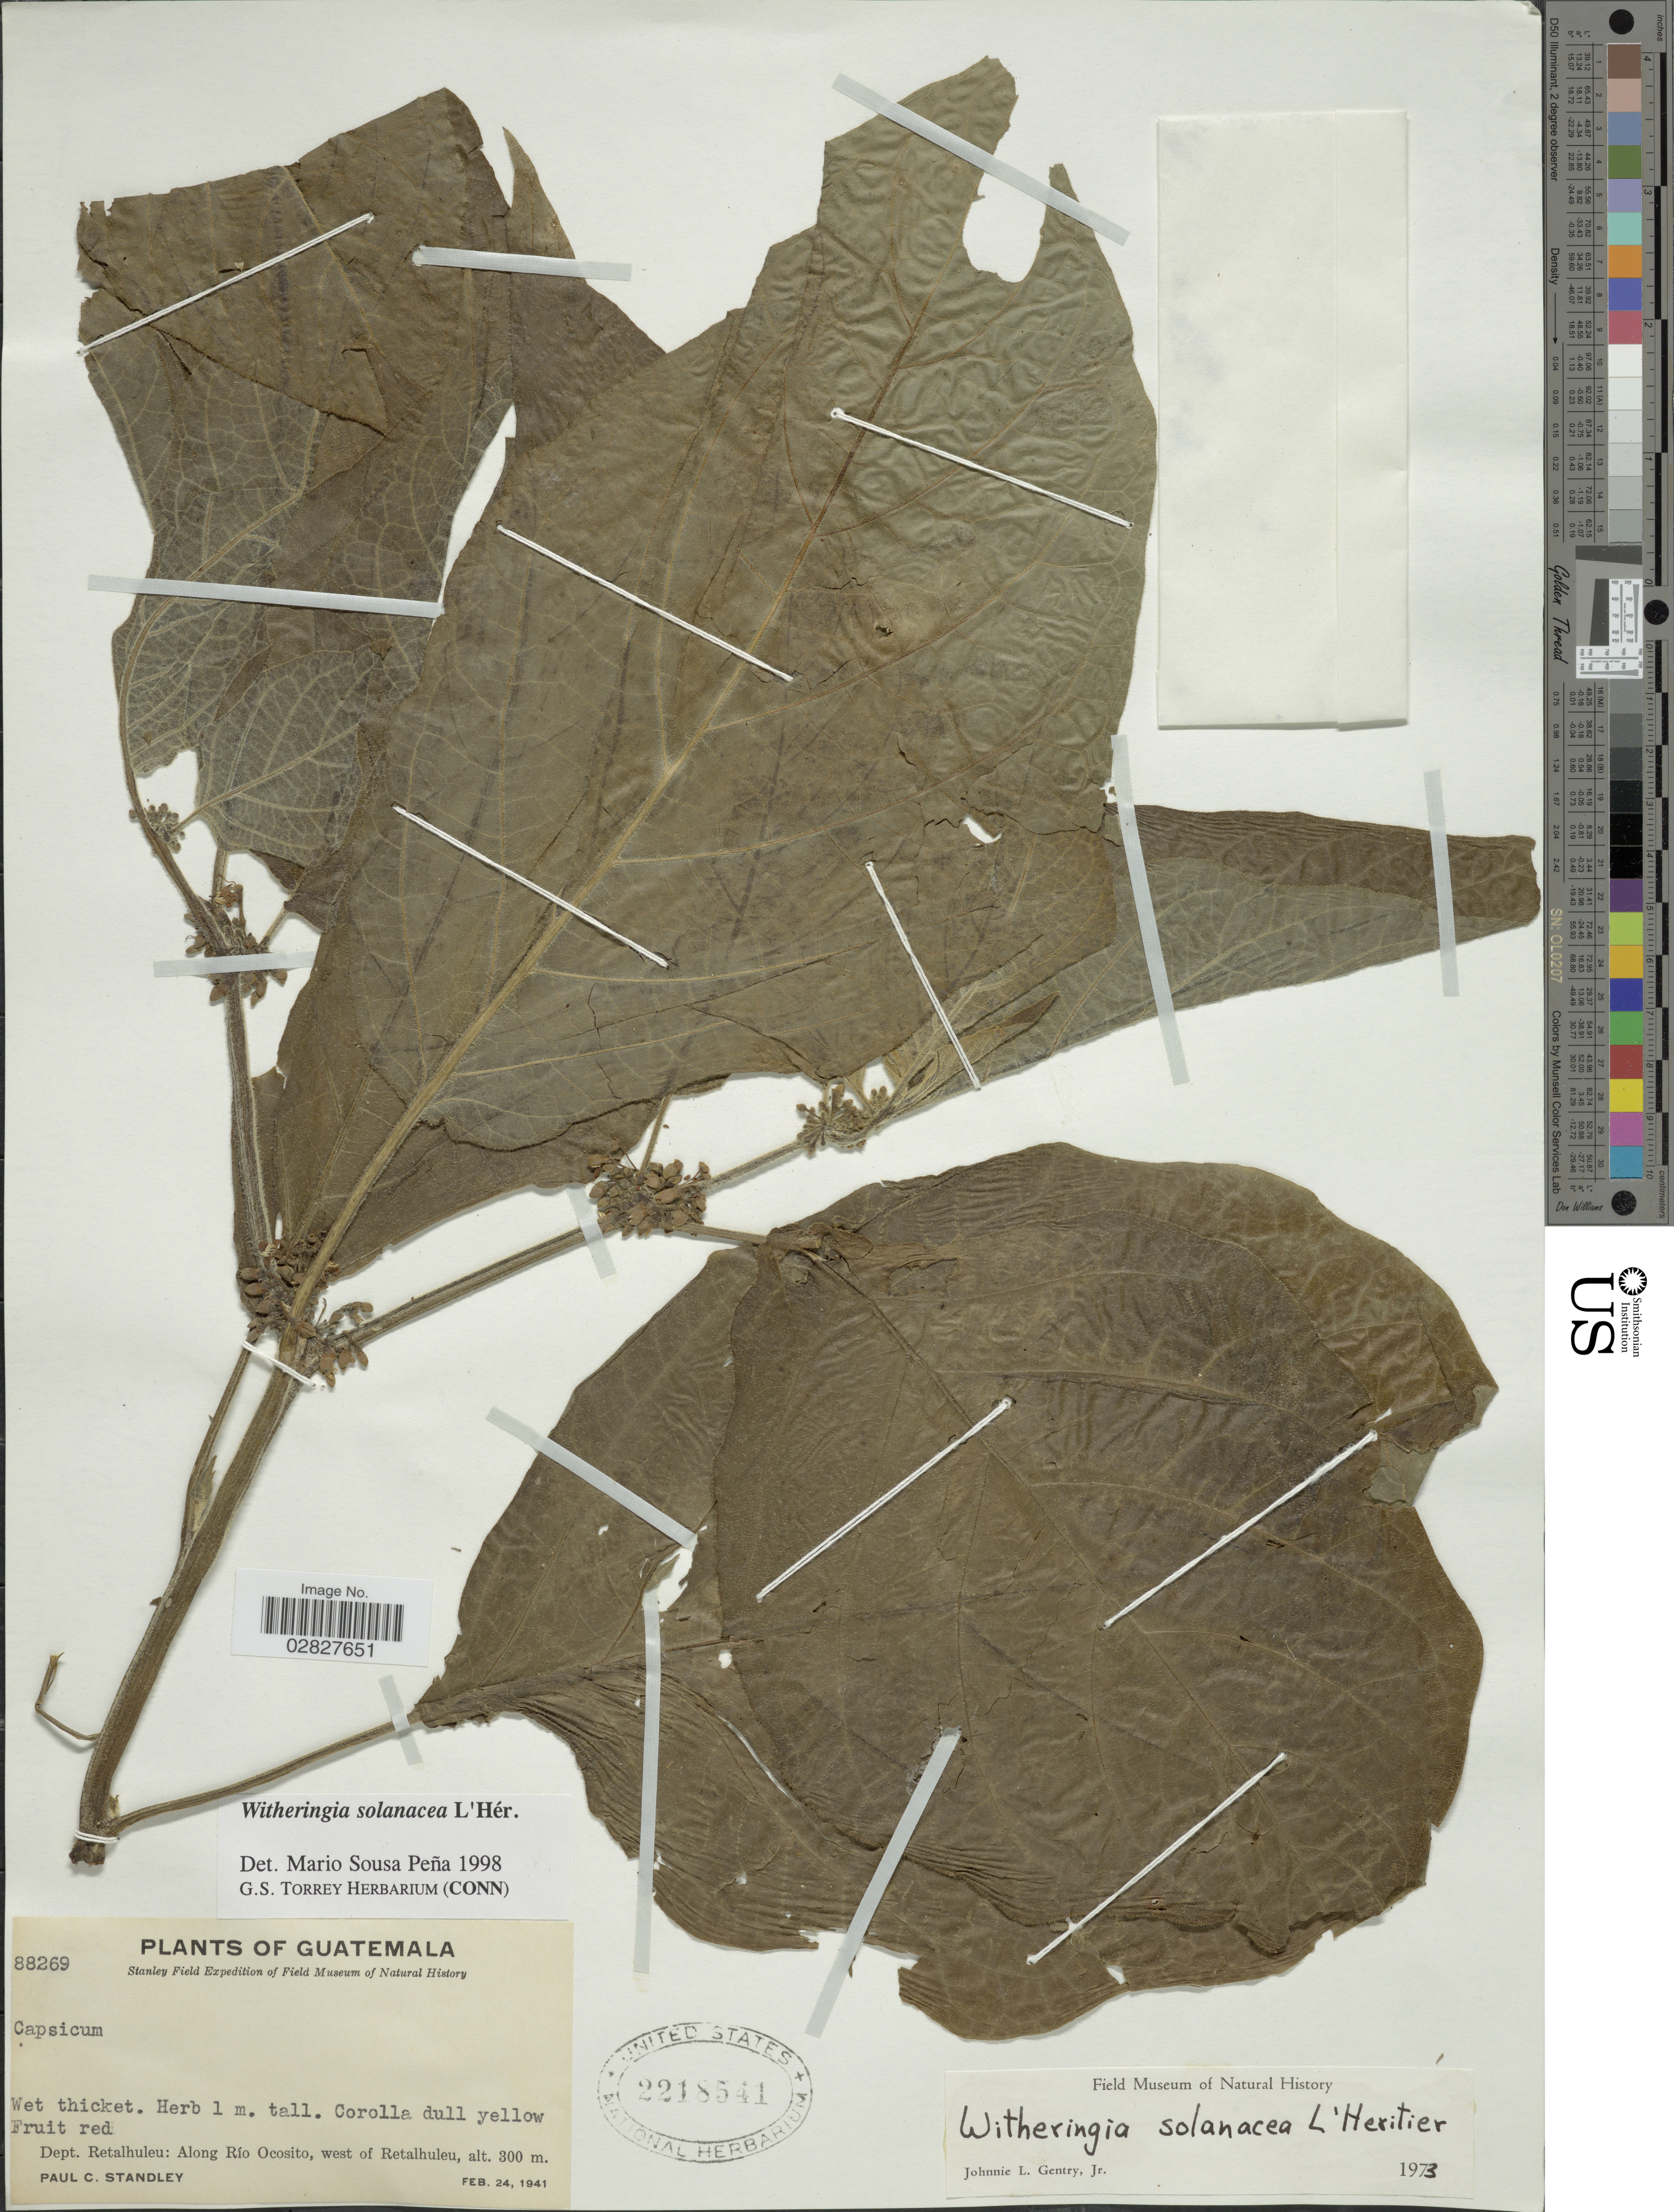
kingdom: Plantae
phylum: Tracheophyta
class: Magnoliopsida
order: Solanales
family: Solanaceae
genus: Witheringia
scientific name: Witheringia solanacea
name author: L'Hér.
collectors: P. C. Standley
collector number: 88269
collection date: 1941-02-24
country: Guatemala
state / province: Retalhuleu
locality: Dept. Retalhuleu: Along Río Ocosito, west of Retalhuleu.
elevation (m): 300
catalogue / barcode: US 2218541